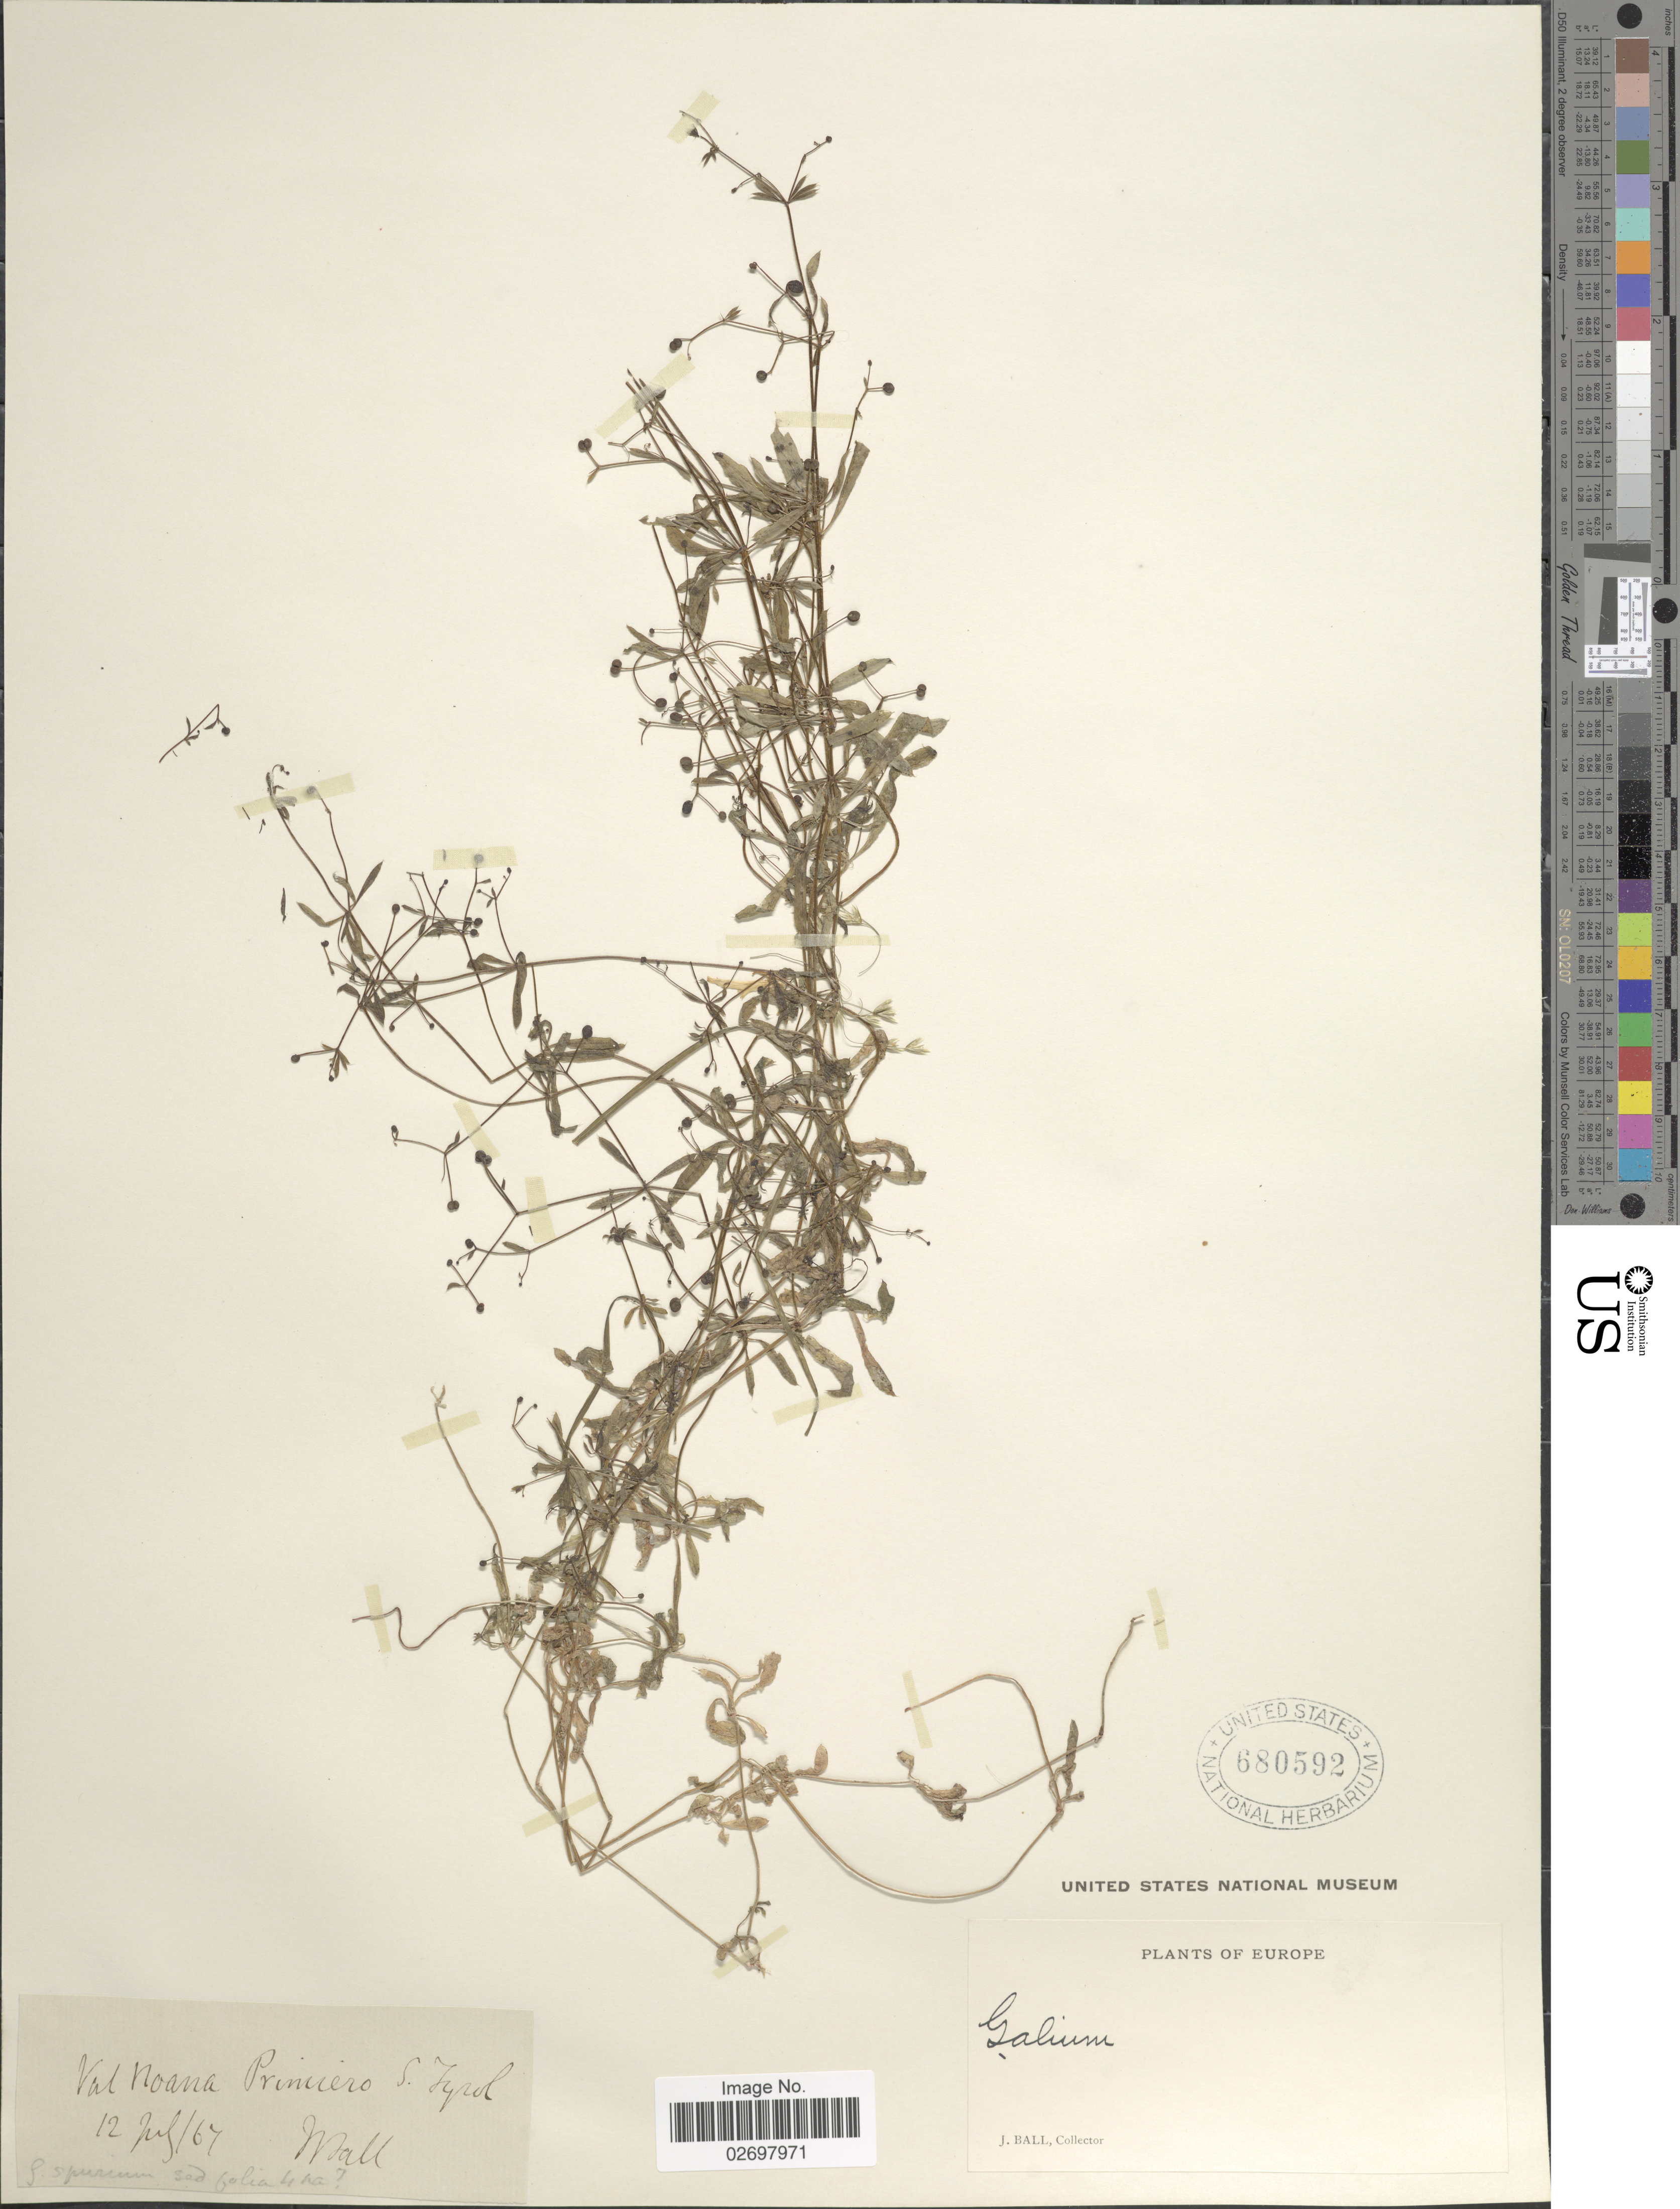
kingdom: Plantae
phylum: Tracheophyta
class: Magnoliopsida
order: Gentianales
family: Rubiaceae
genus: Galium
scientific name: Galium sp.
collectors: J. Ball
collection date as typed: Transcribed d/m/y: 12/7/67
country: Italy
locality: Val Noana Primiero, S. Tyrol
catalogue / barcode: US 680592